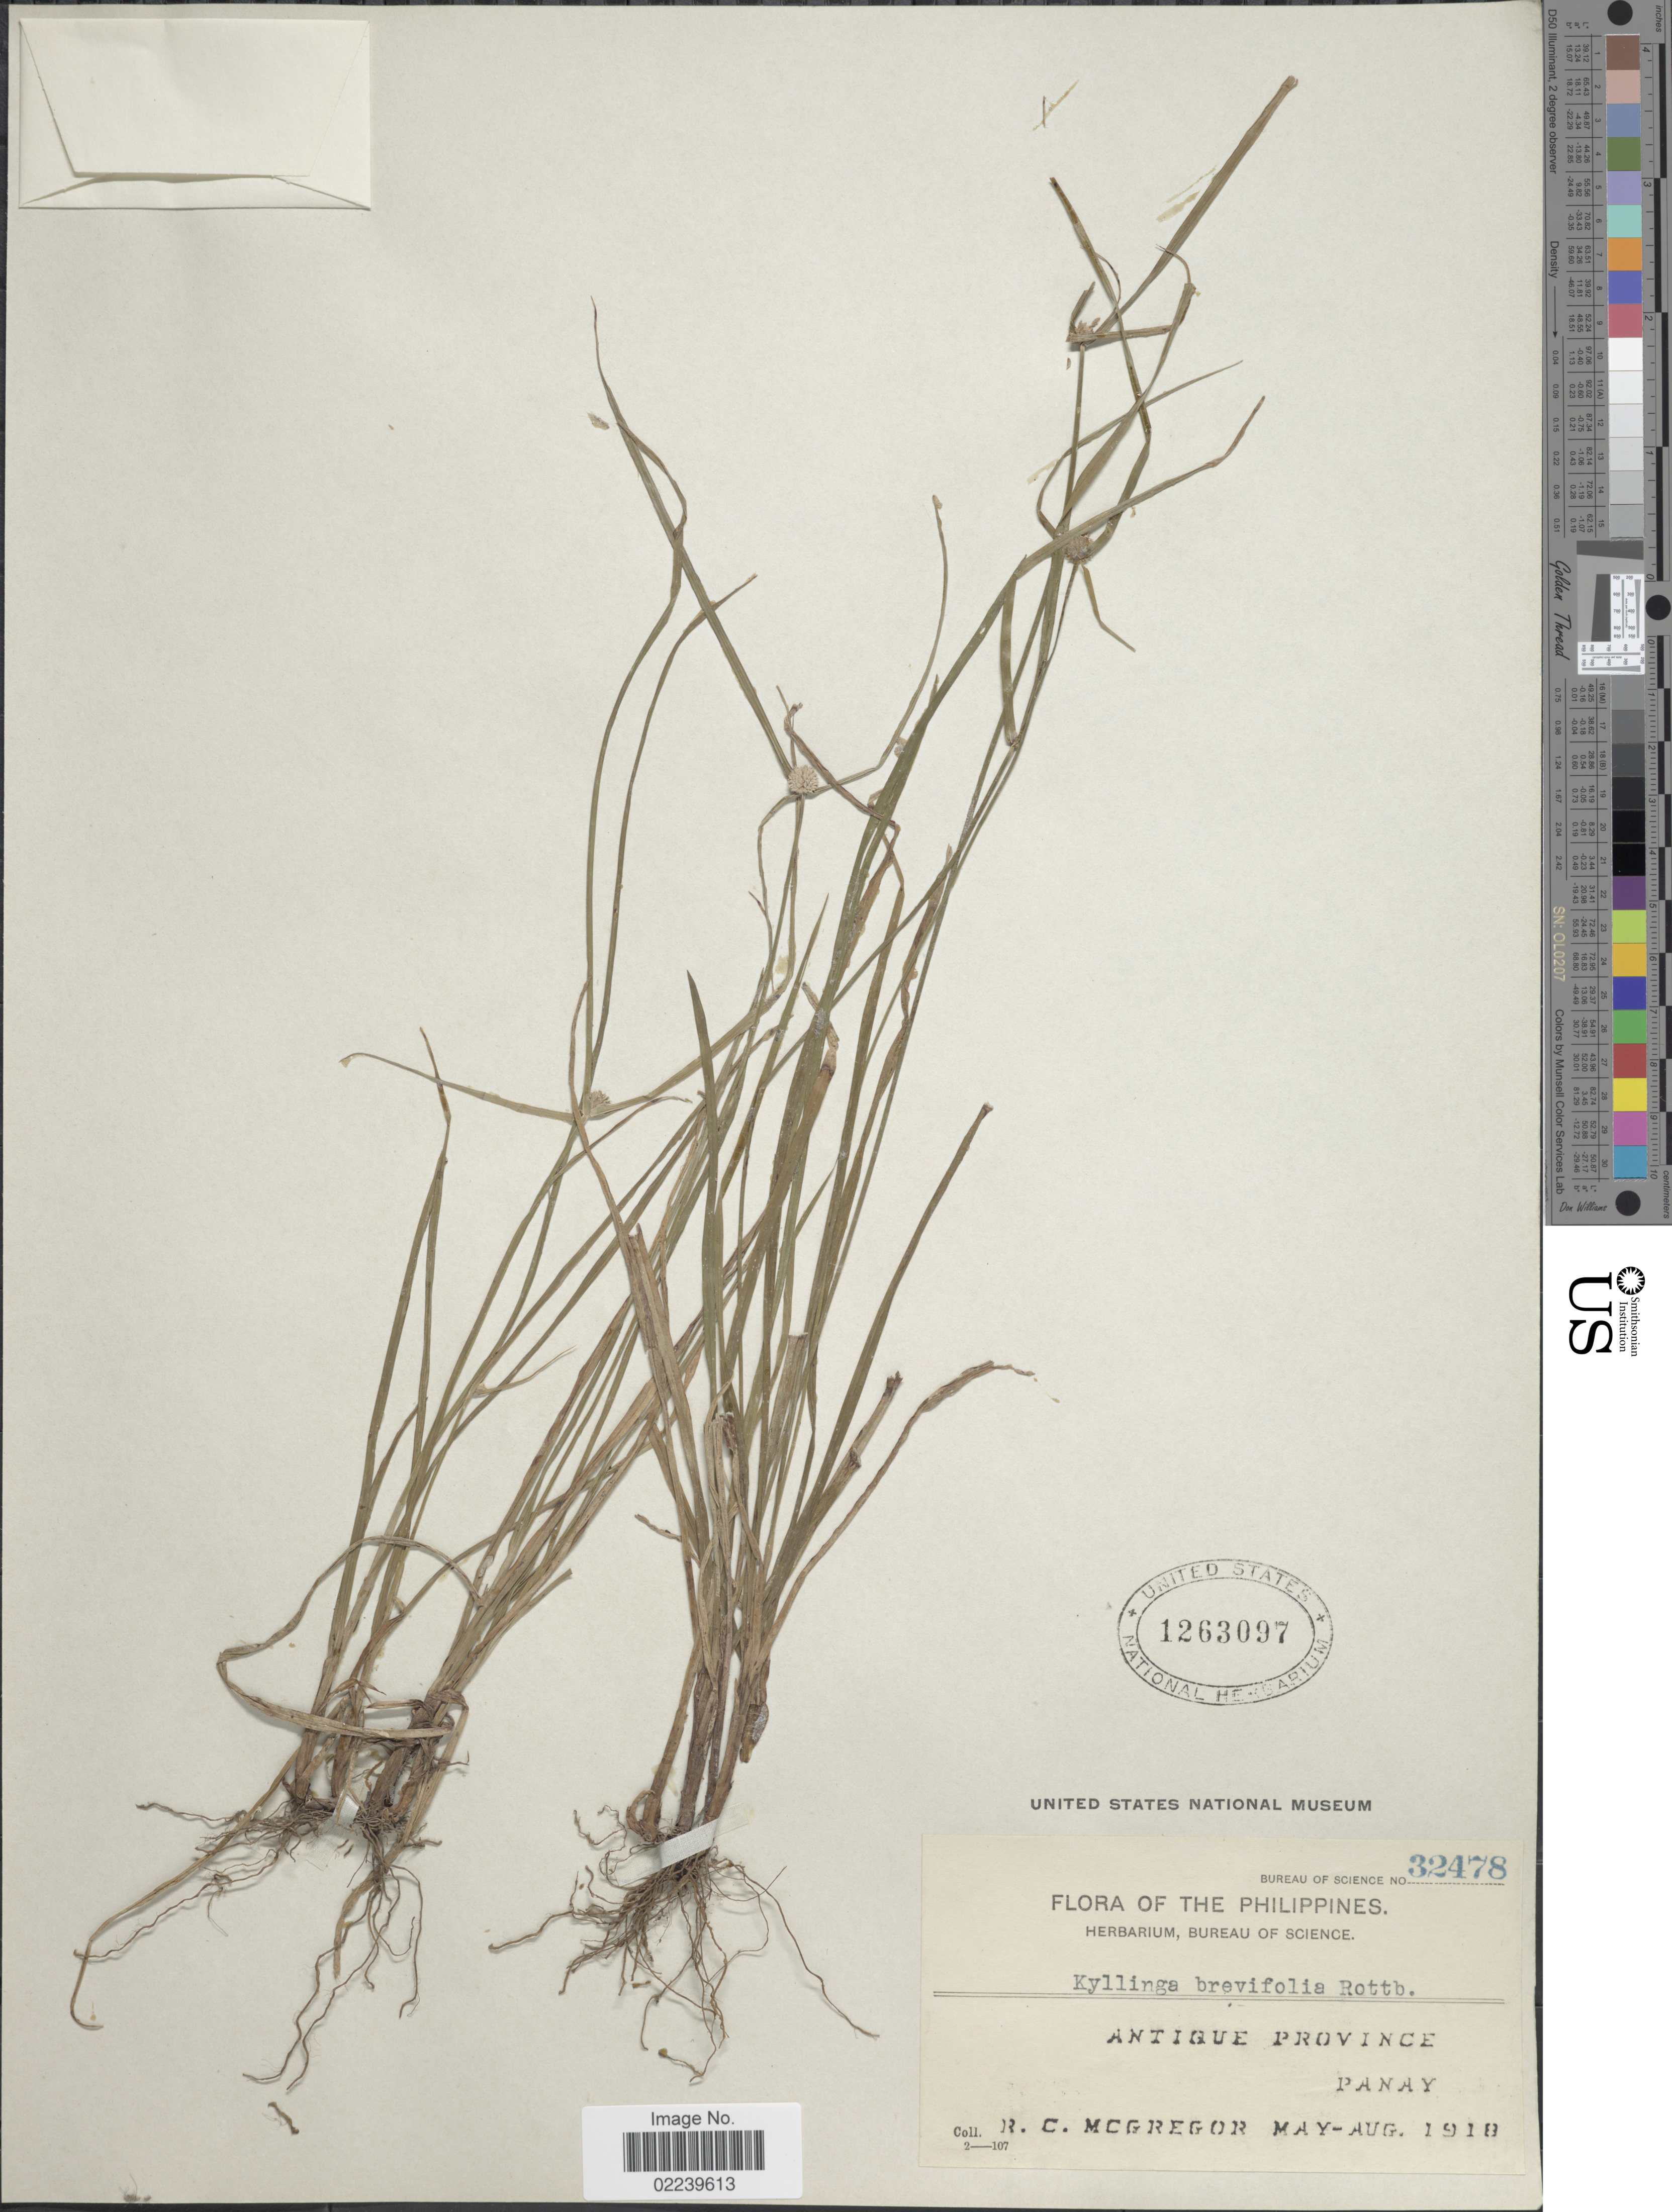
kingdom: Plantae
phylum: Tracheophyta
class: Liliopsida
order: Poales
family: Cyperaceae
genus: Cyperus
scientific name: Cyperus mindorensis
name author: (Steud.) Huygh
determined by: Strong, M. T., (US), Smithsonian Institution - National Museum of Natural History (UNITED STATES)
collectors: R. C. McGregor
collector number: Bureau of Science 32478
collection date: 1918-05/1918-08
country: Philippines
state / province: Western Visayas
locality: Antique Province, Panay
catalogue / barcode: US 1263097